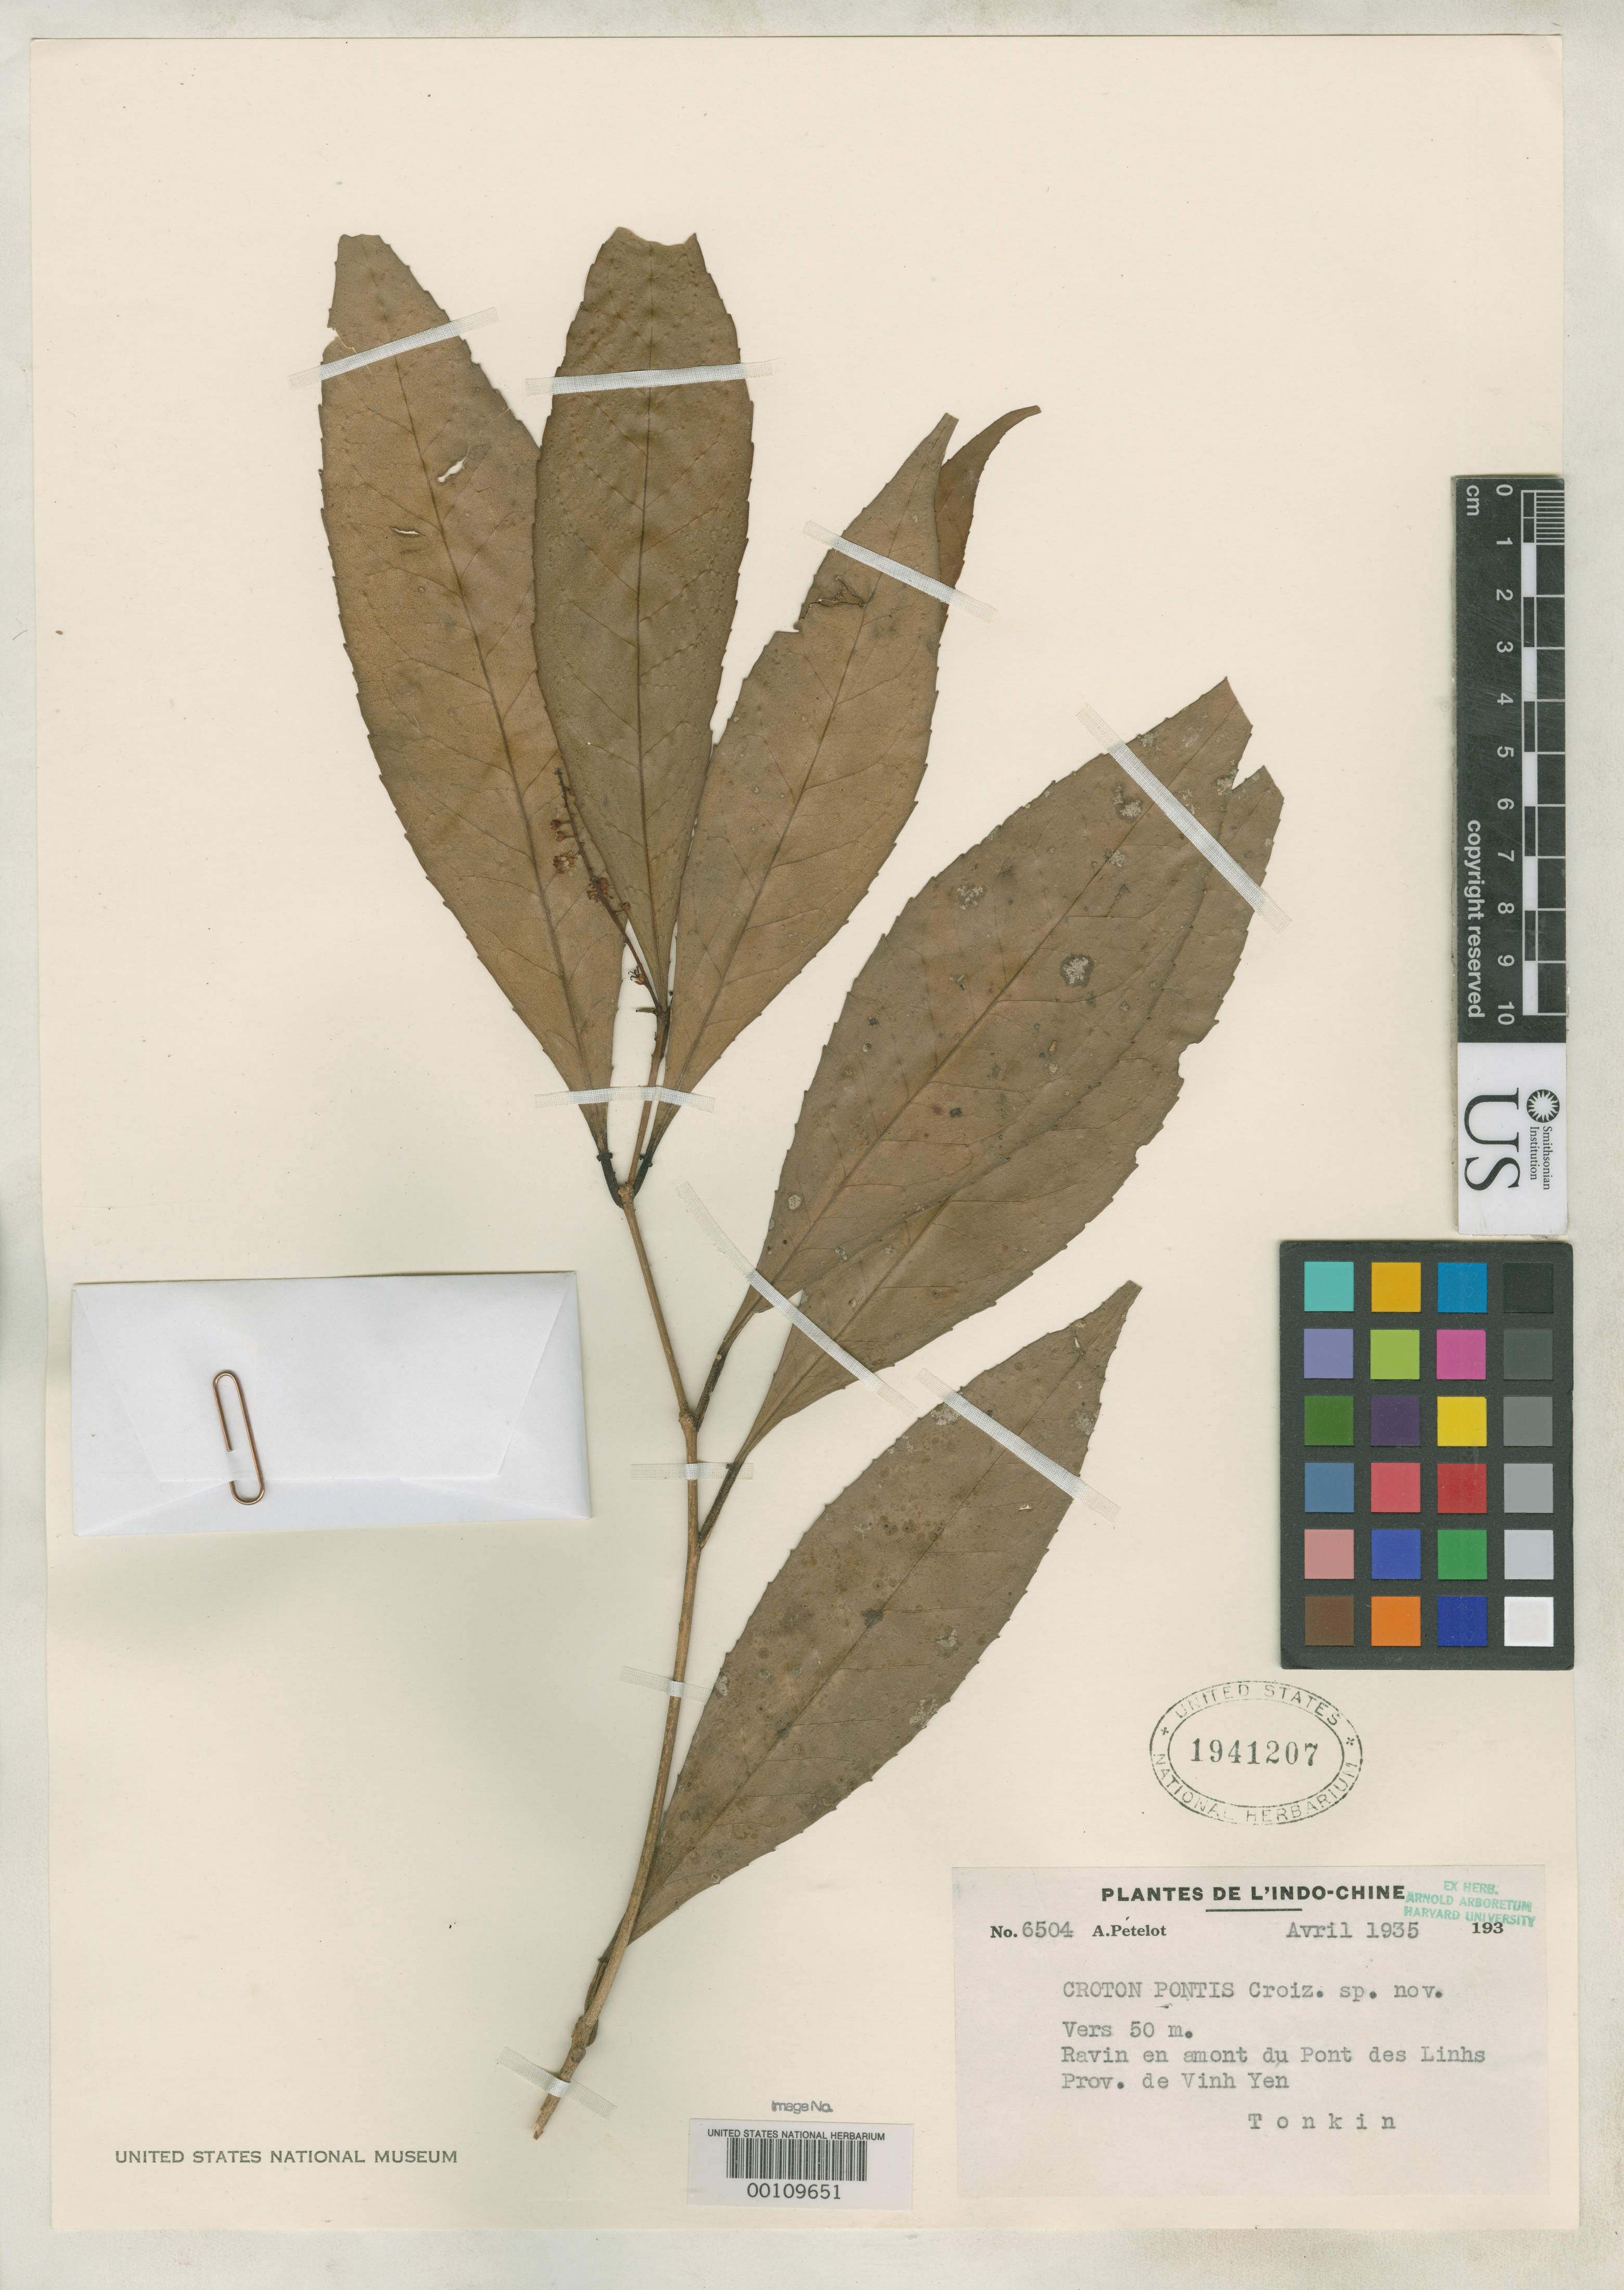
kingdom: Plantae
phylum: Tracheophyta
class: Magnoliopsida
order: Malpighiales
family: Euphorbiaceae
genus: Croton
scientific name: Croton pontis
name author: Croizat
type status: Isotype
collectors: P. A. Pételot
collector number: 6504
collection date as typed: Apr 1935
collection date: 1935-04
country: Vietnam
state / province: Vinh Phuc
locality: Vin Yen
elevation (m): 50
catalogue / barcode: US 1941207